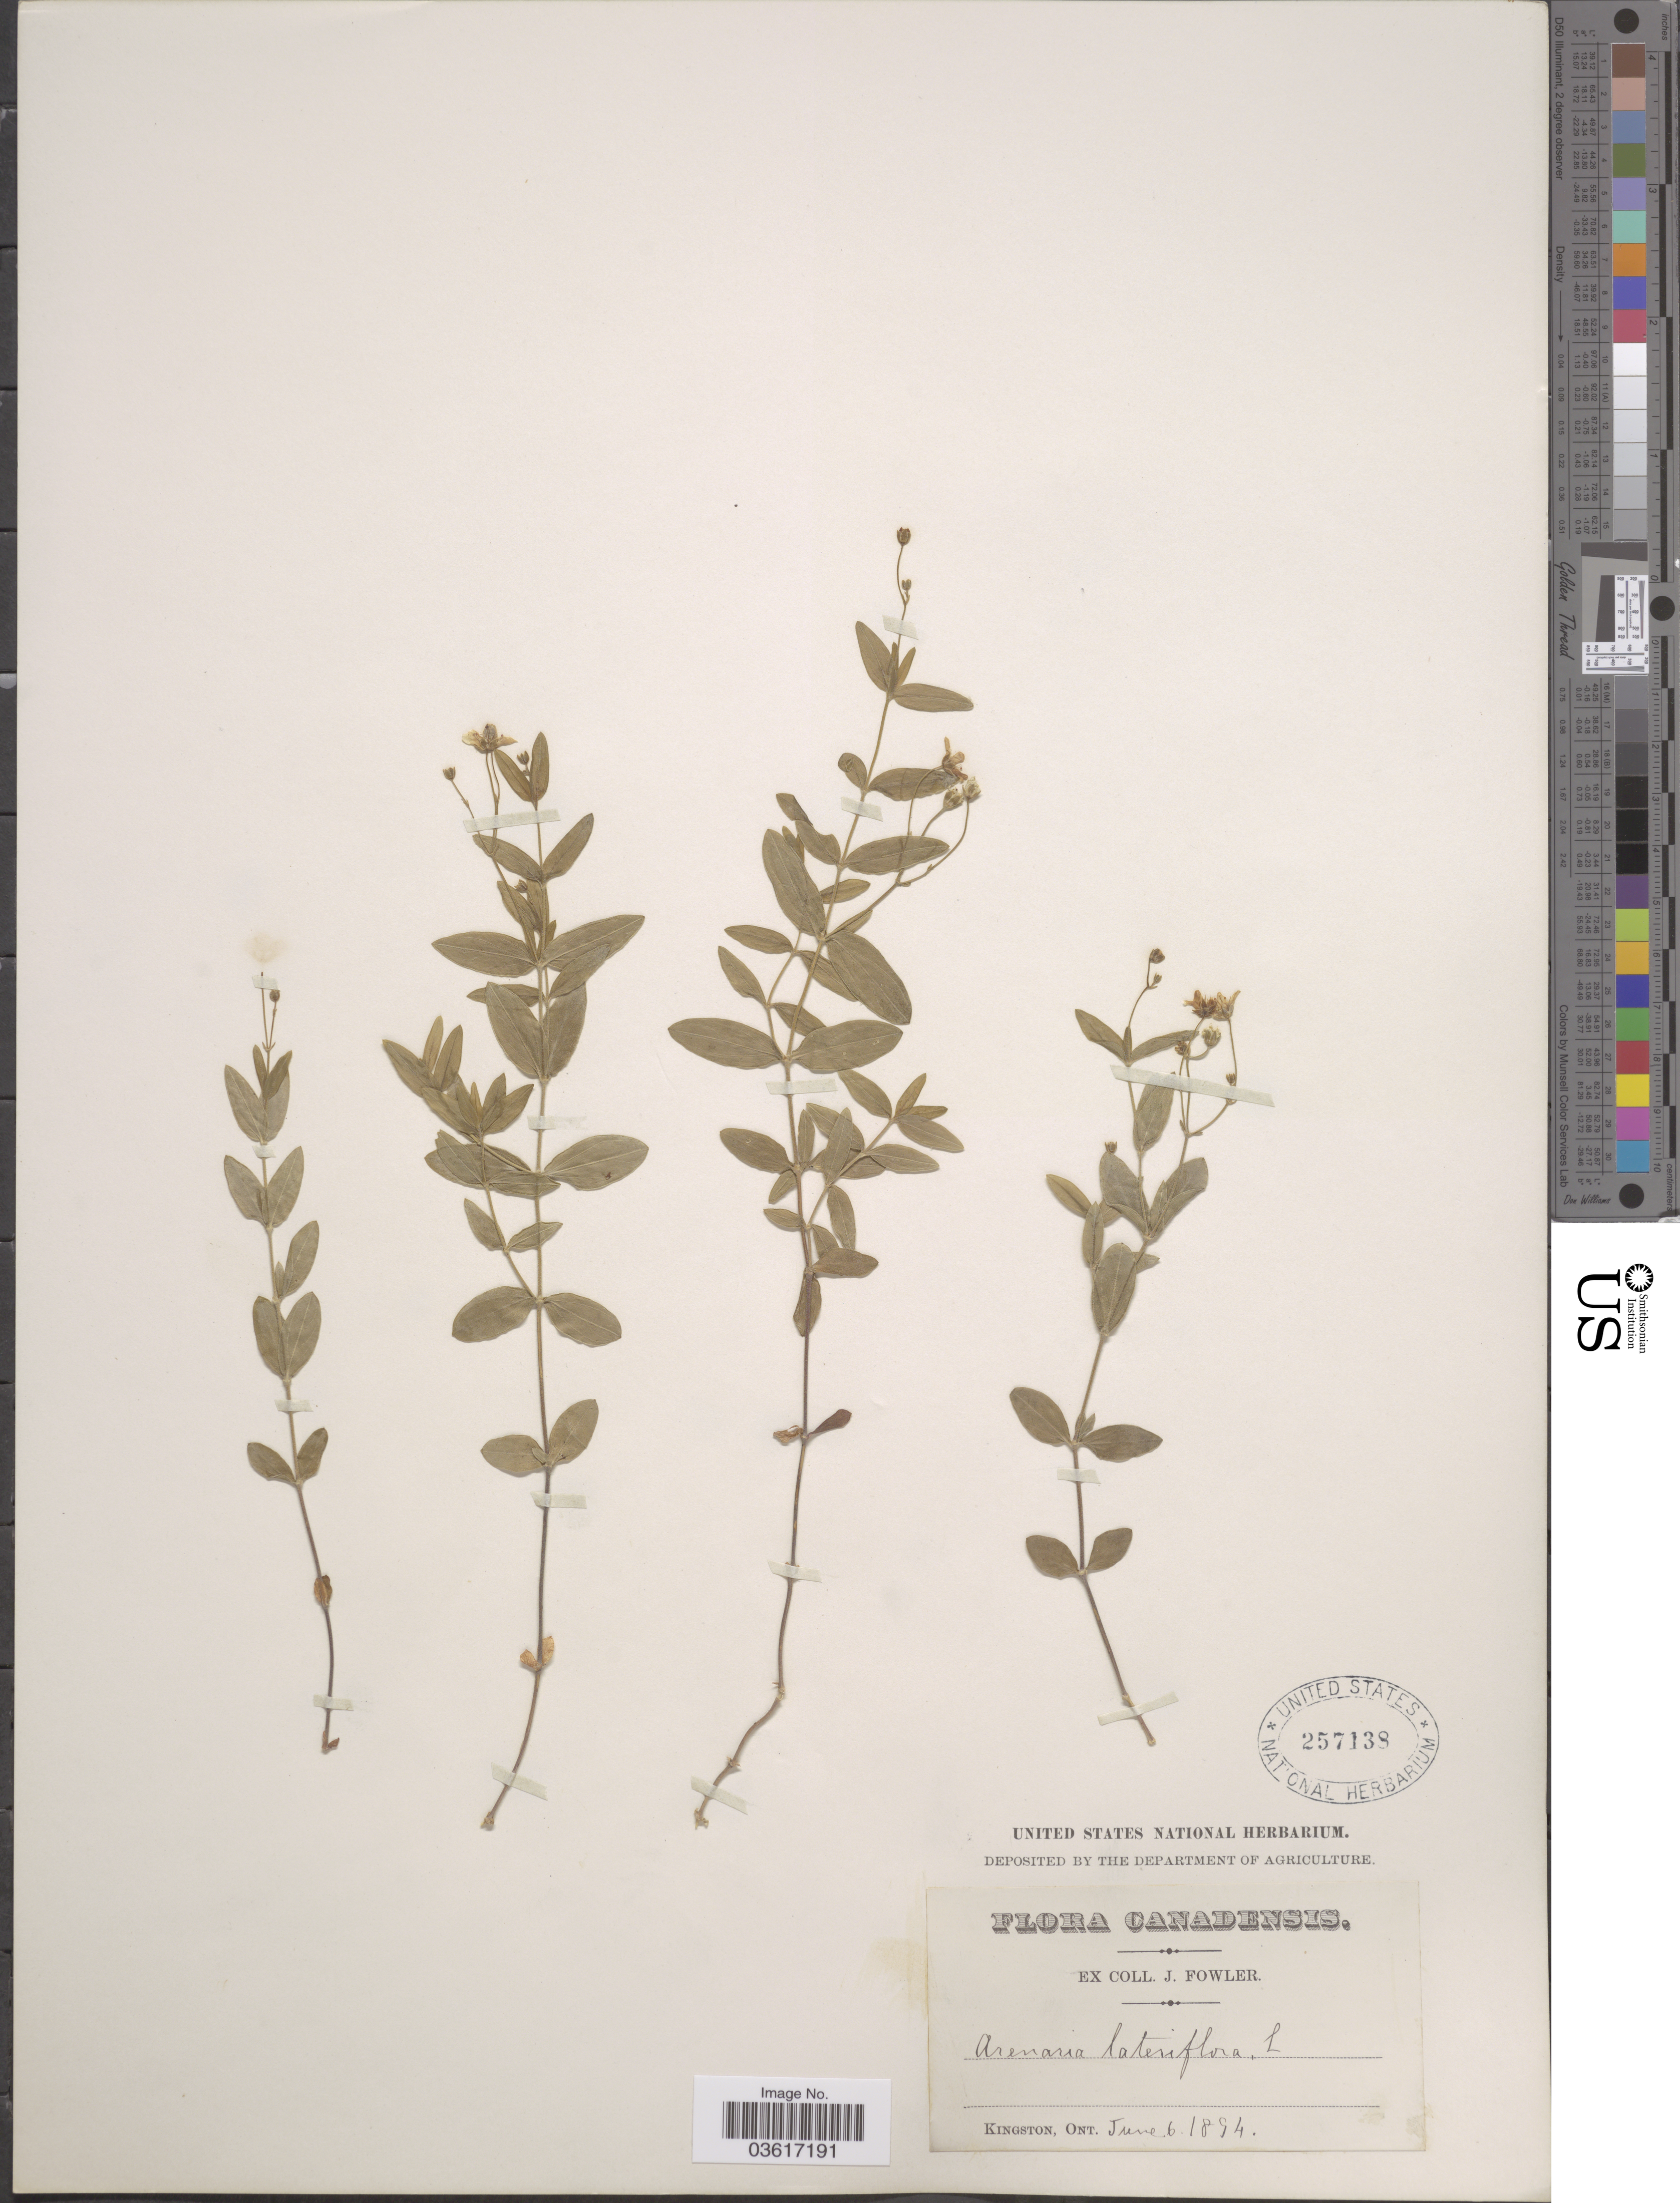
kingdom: Plantae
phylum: Tracheophyta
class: Magnoliopsida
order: Caryophyllales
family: Caryophyllaceae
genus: Moehringia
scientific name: Moehringia lateriflora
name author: (L.) Fenzl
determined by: Strong, Mark T., (BOT), Smithsonian Institution - National Museum of Natural History (UNITED STATES)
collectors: J. Fowler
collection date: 1894-06-06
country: Canada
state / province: Ontario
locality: Kingston.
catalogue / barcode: US 257138